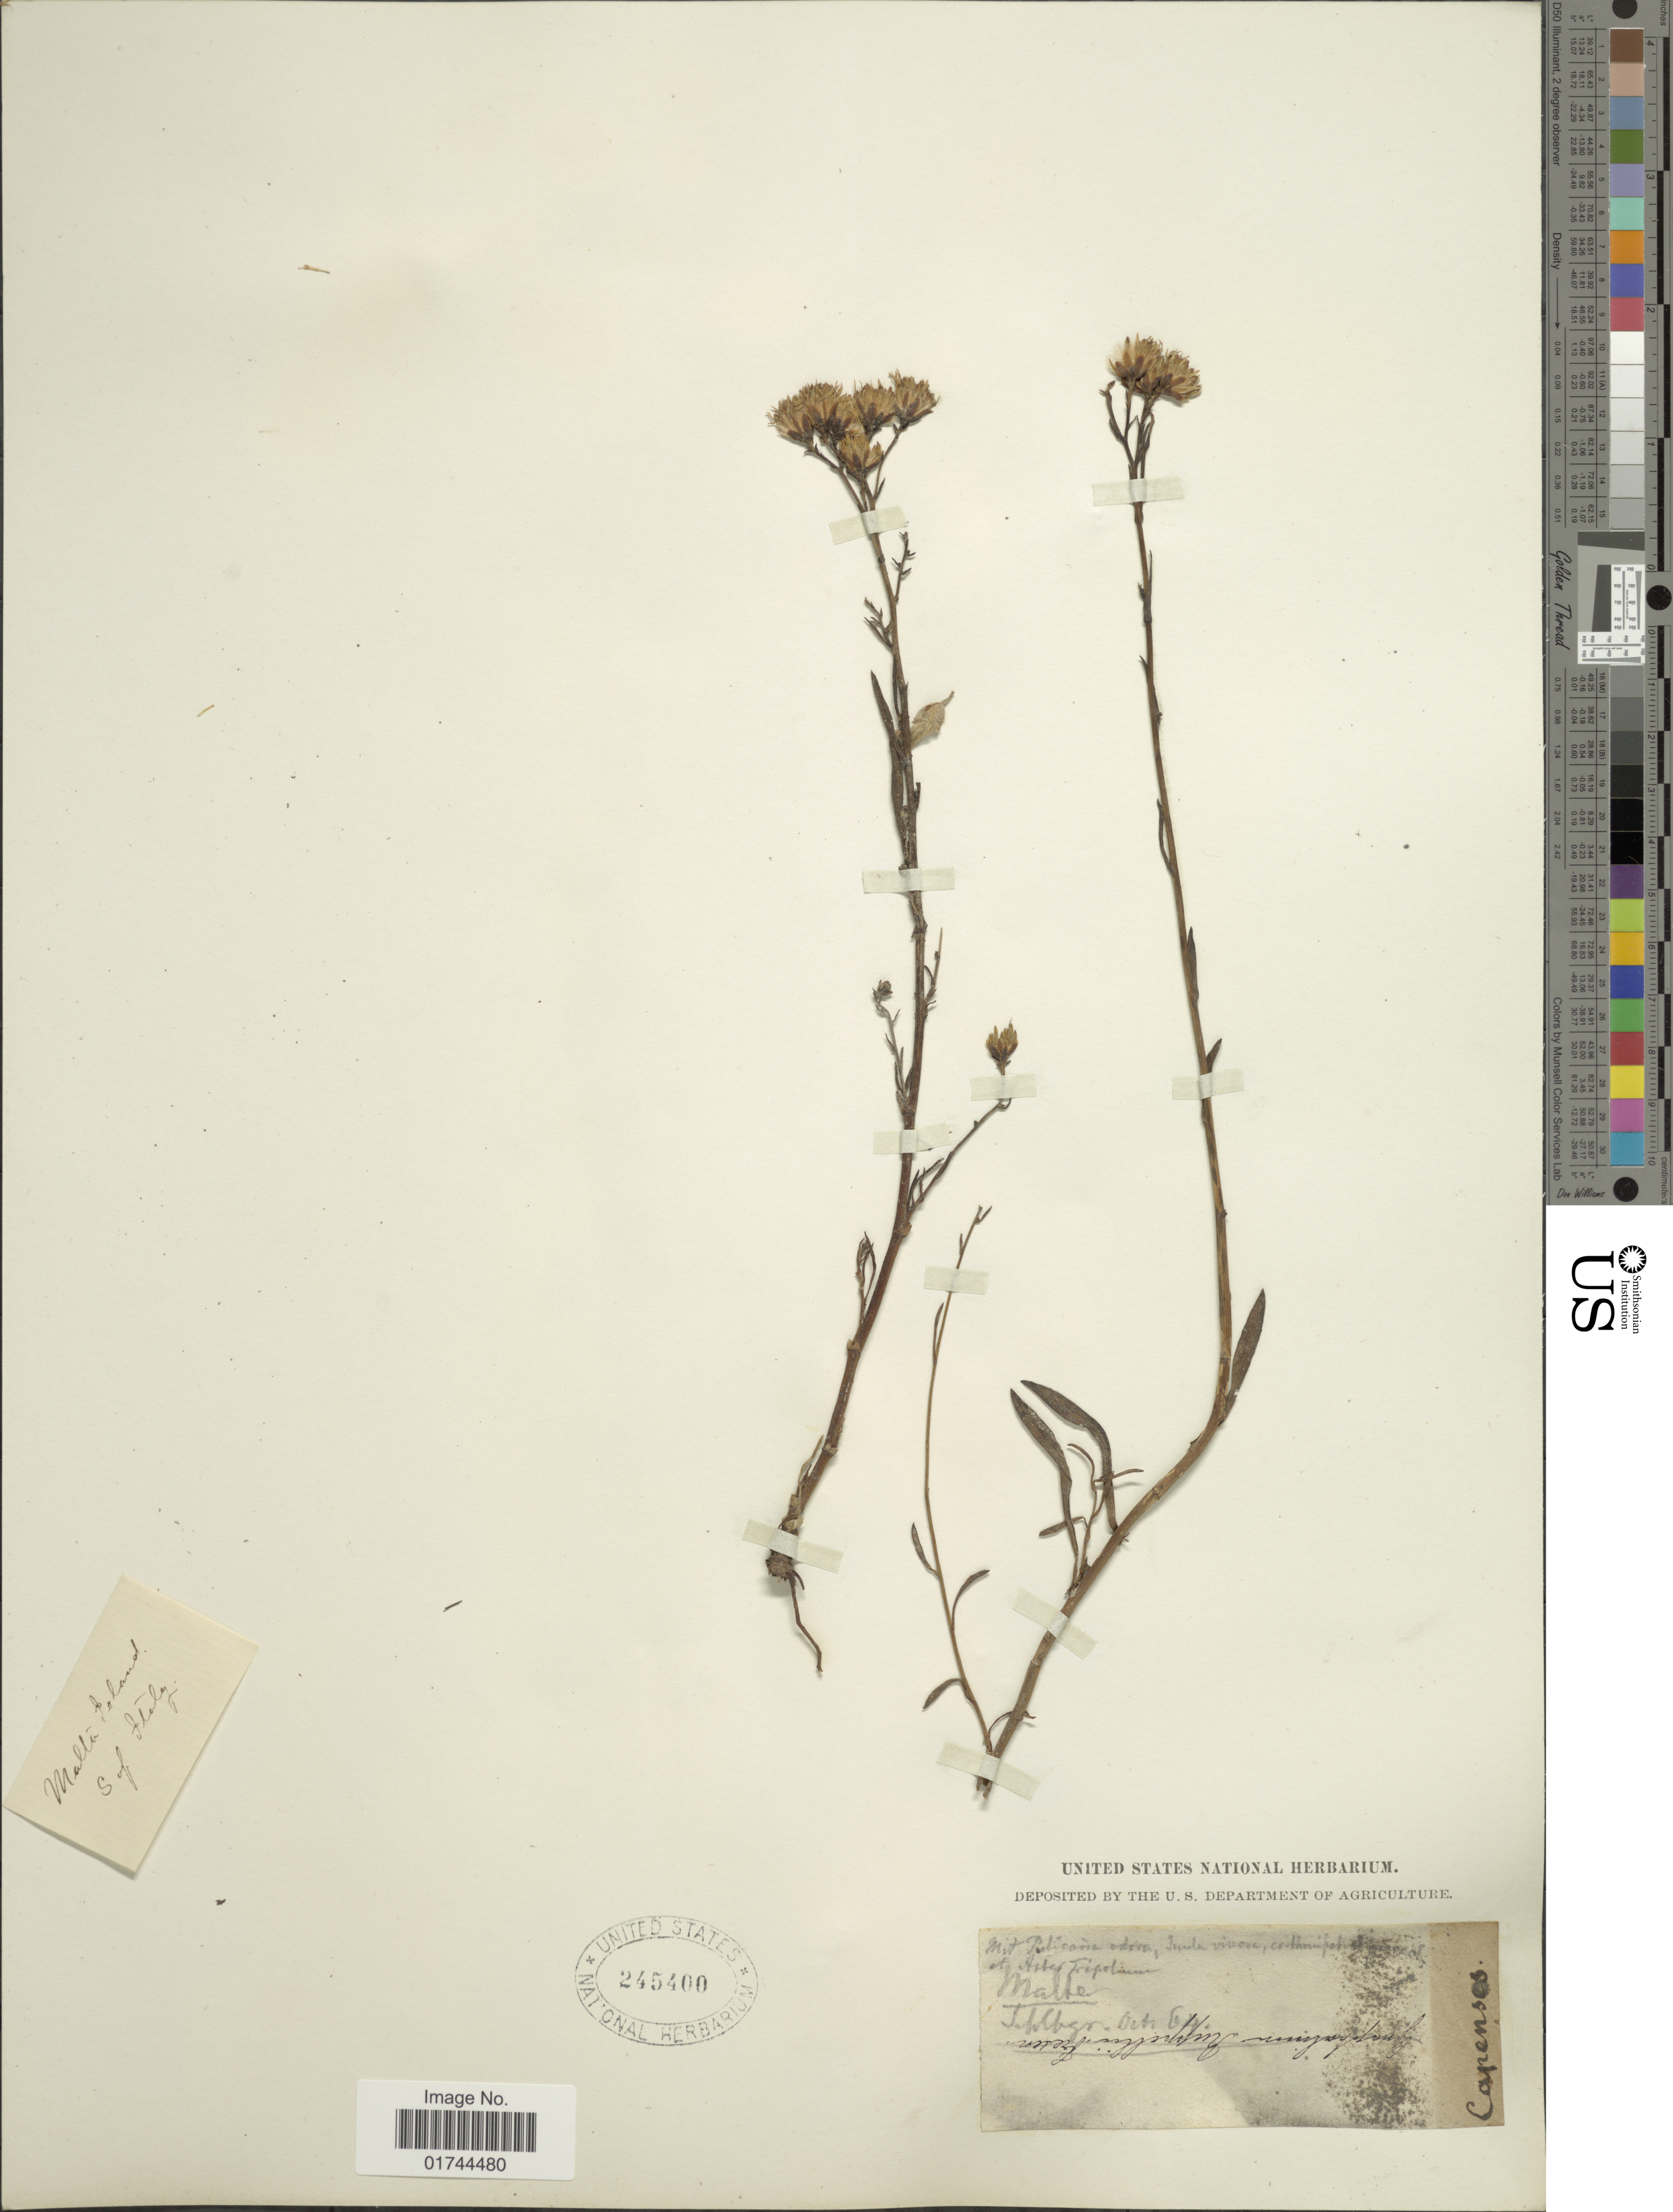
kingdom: Plantae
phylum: Tracheophyta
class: Magnoliopsida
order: Asterales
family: Asteraceae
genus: Pulicaria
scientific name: Pulicaria odora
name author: (L.) Rchb.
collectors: ex herb. United States National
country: Malta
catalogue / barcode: US 245400